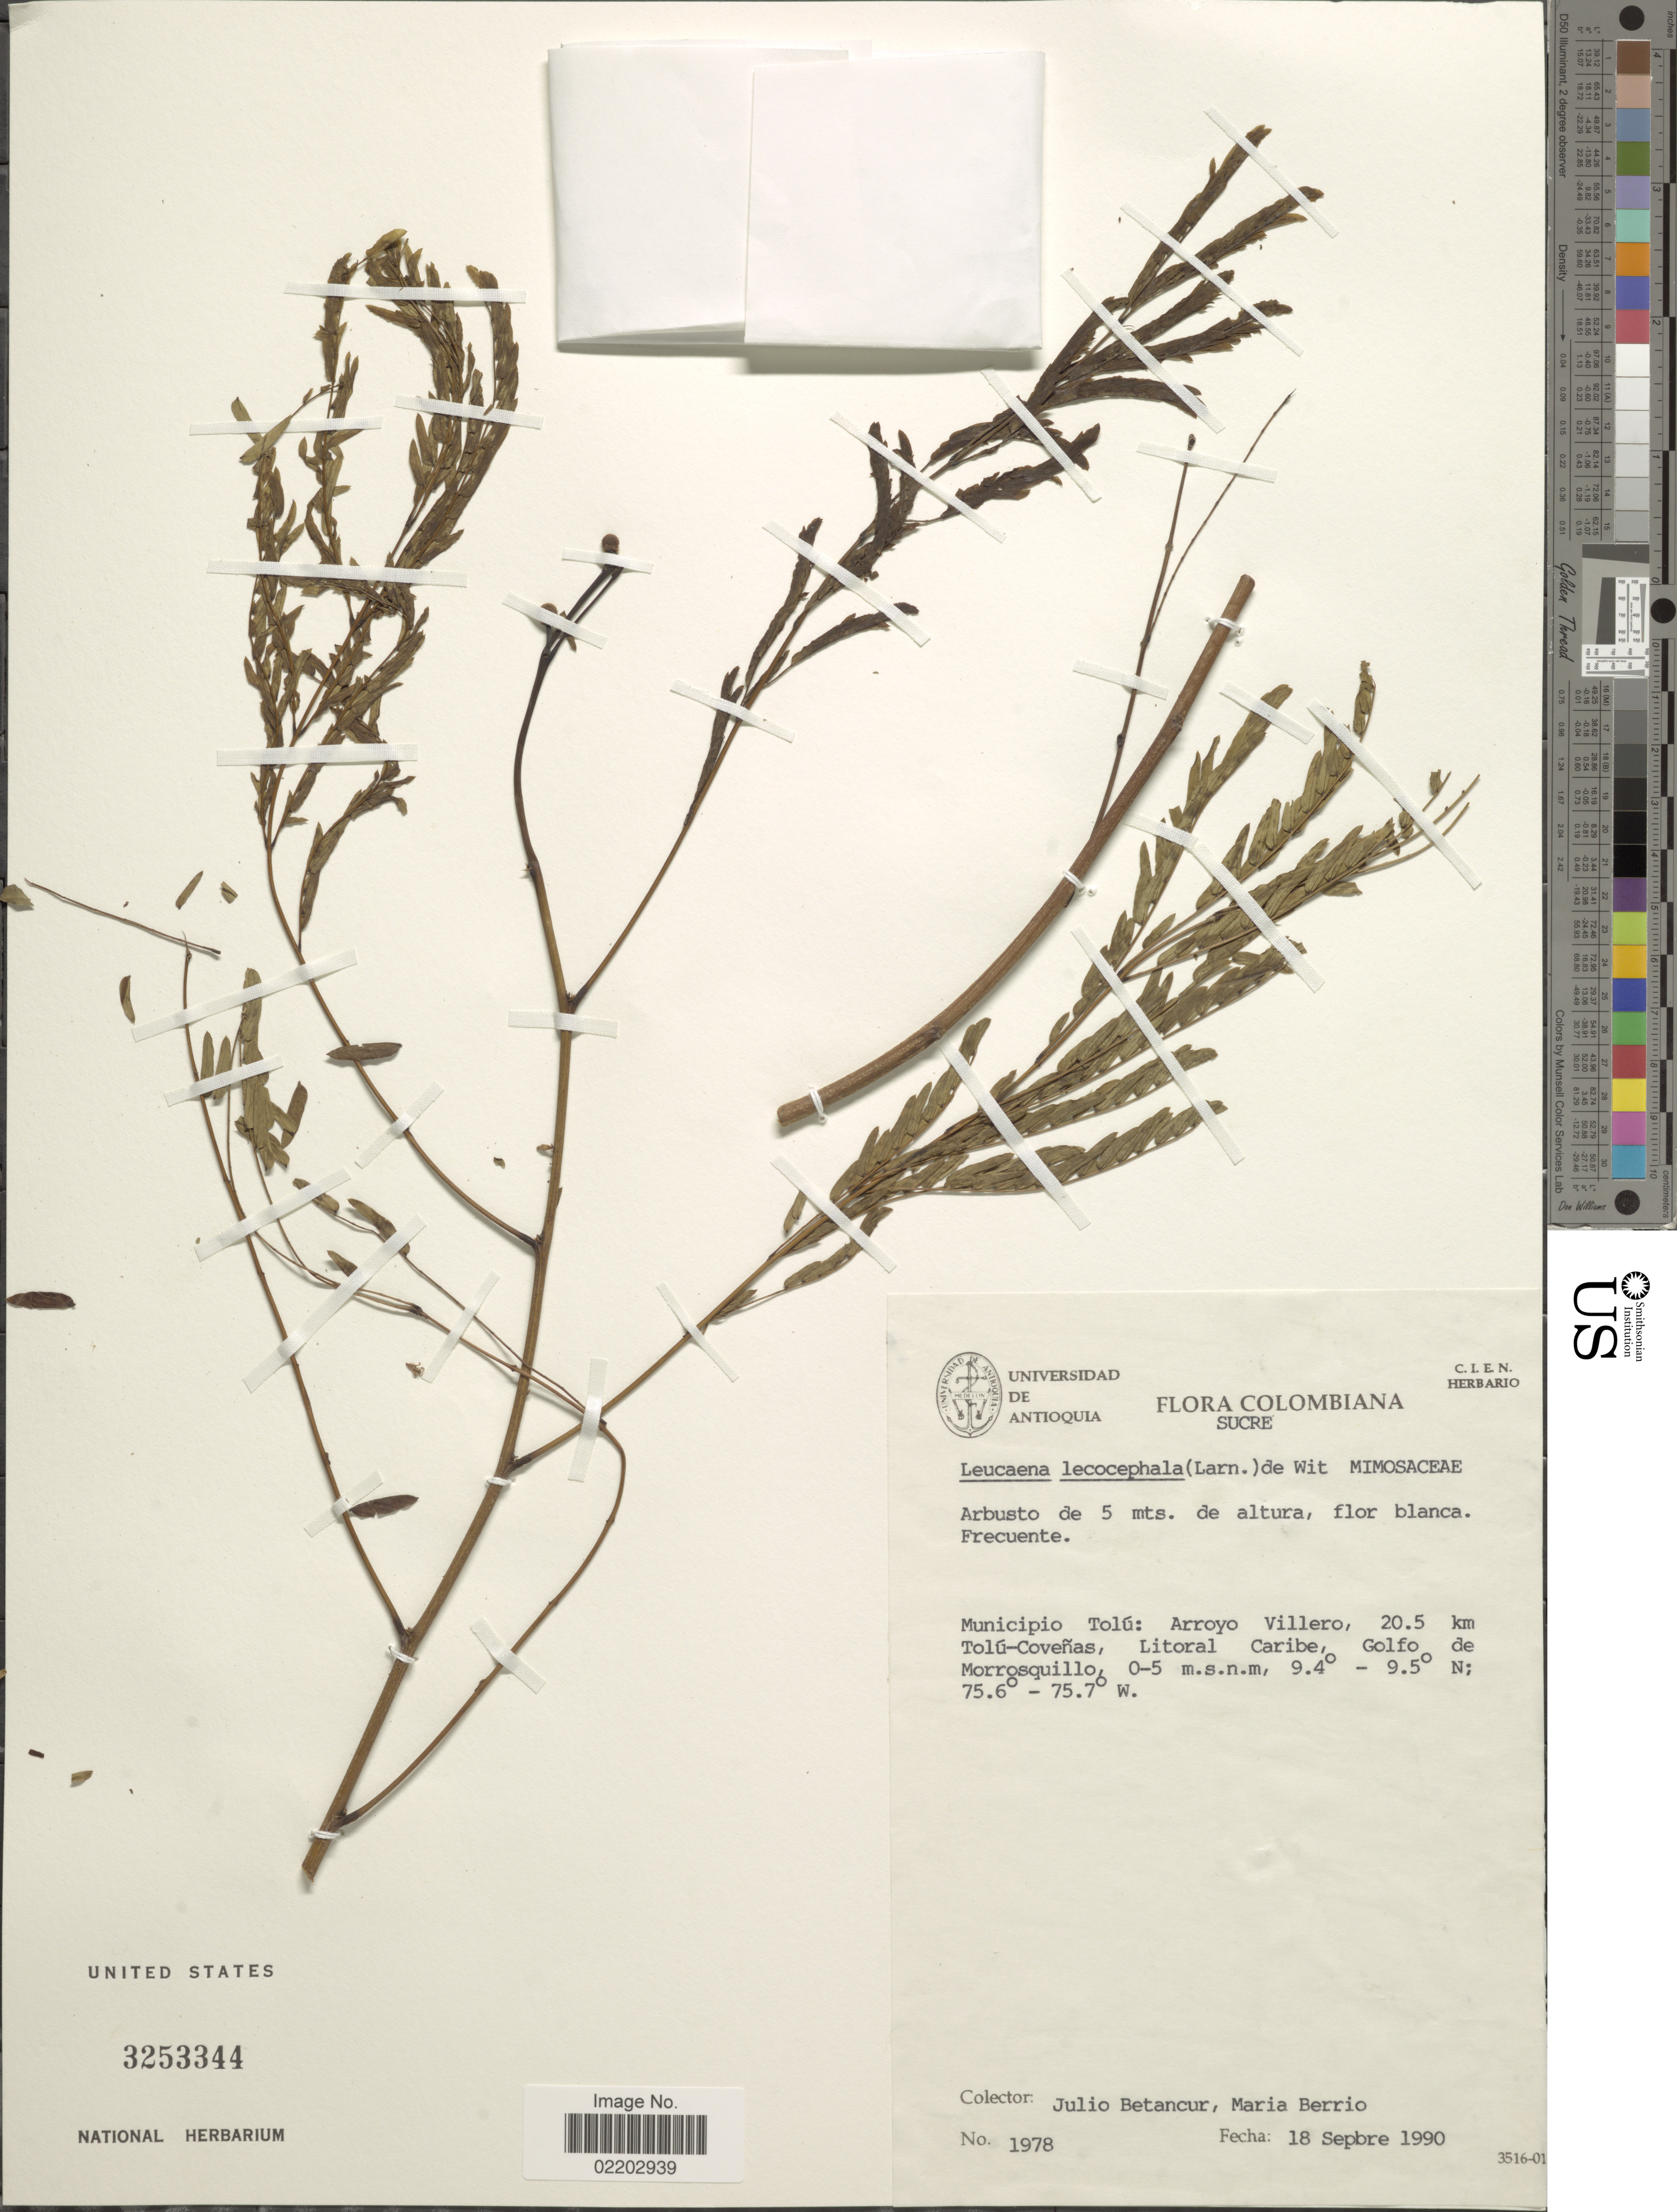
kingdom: Plantae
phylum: Tracheophyta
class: Magnoliopsida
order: Fabales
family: Fabaceae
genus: Leucaena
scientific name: Leucaena leucocephala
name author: (Lam.) de Wit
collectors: J. Betancur & M. Berrio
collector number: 1978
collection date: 1990-09-18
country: Colombia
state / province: Sucre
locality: Sucre, Municipio Tolu: Arroyo Villero, 20.5 km Tolu-Covenas, Litoral Caribe, Golfo de Morrosquillo.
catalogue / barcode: US 3253344